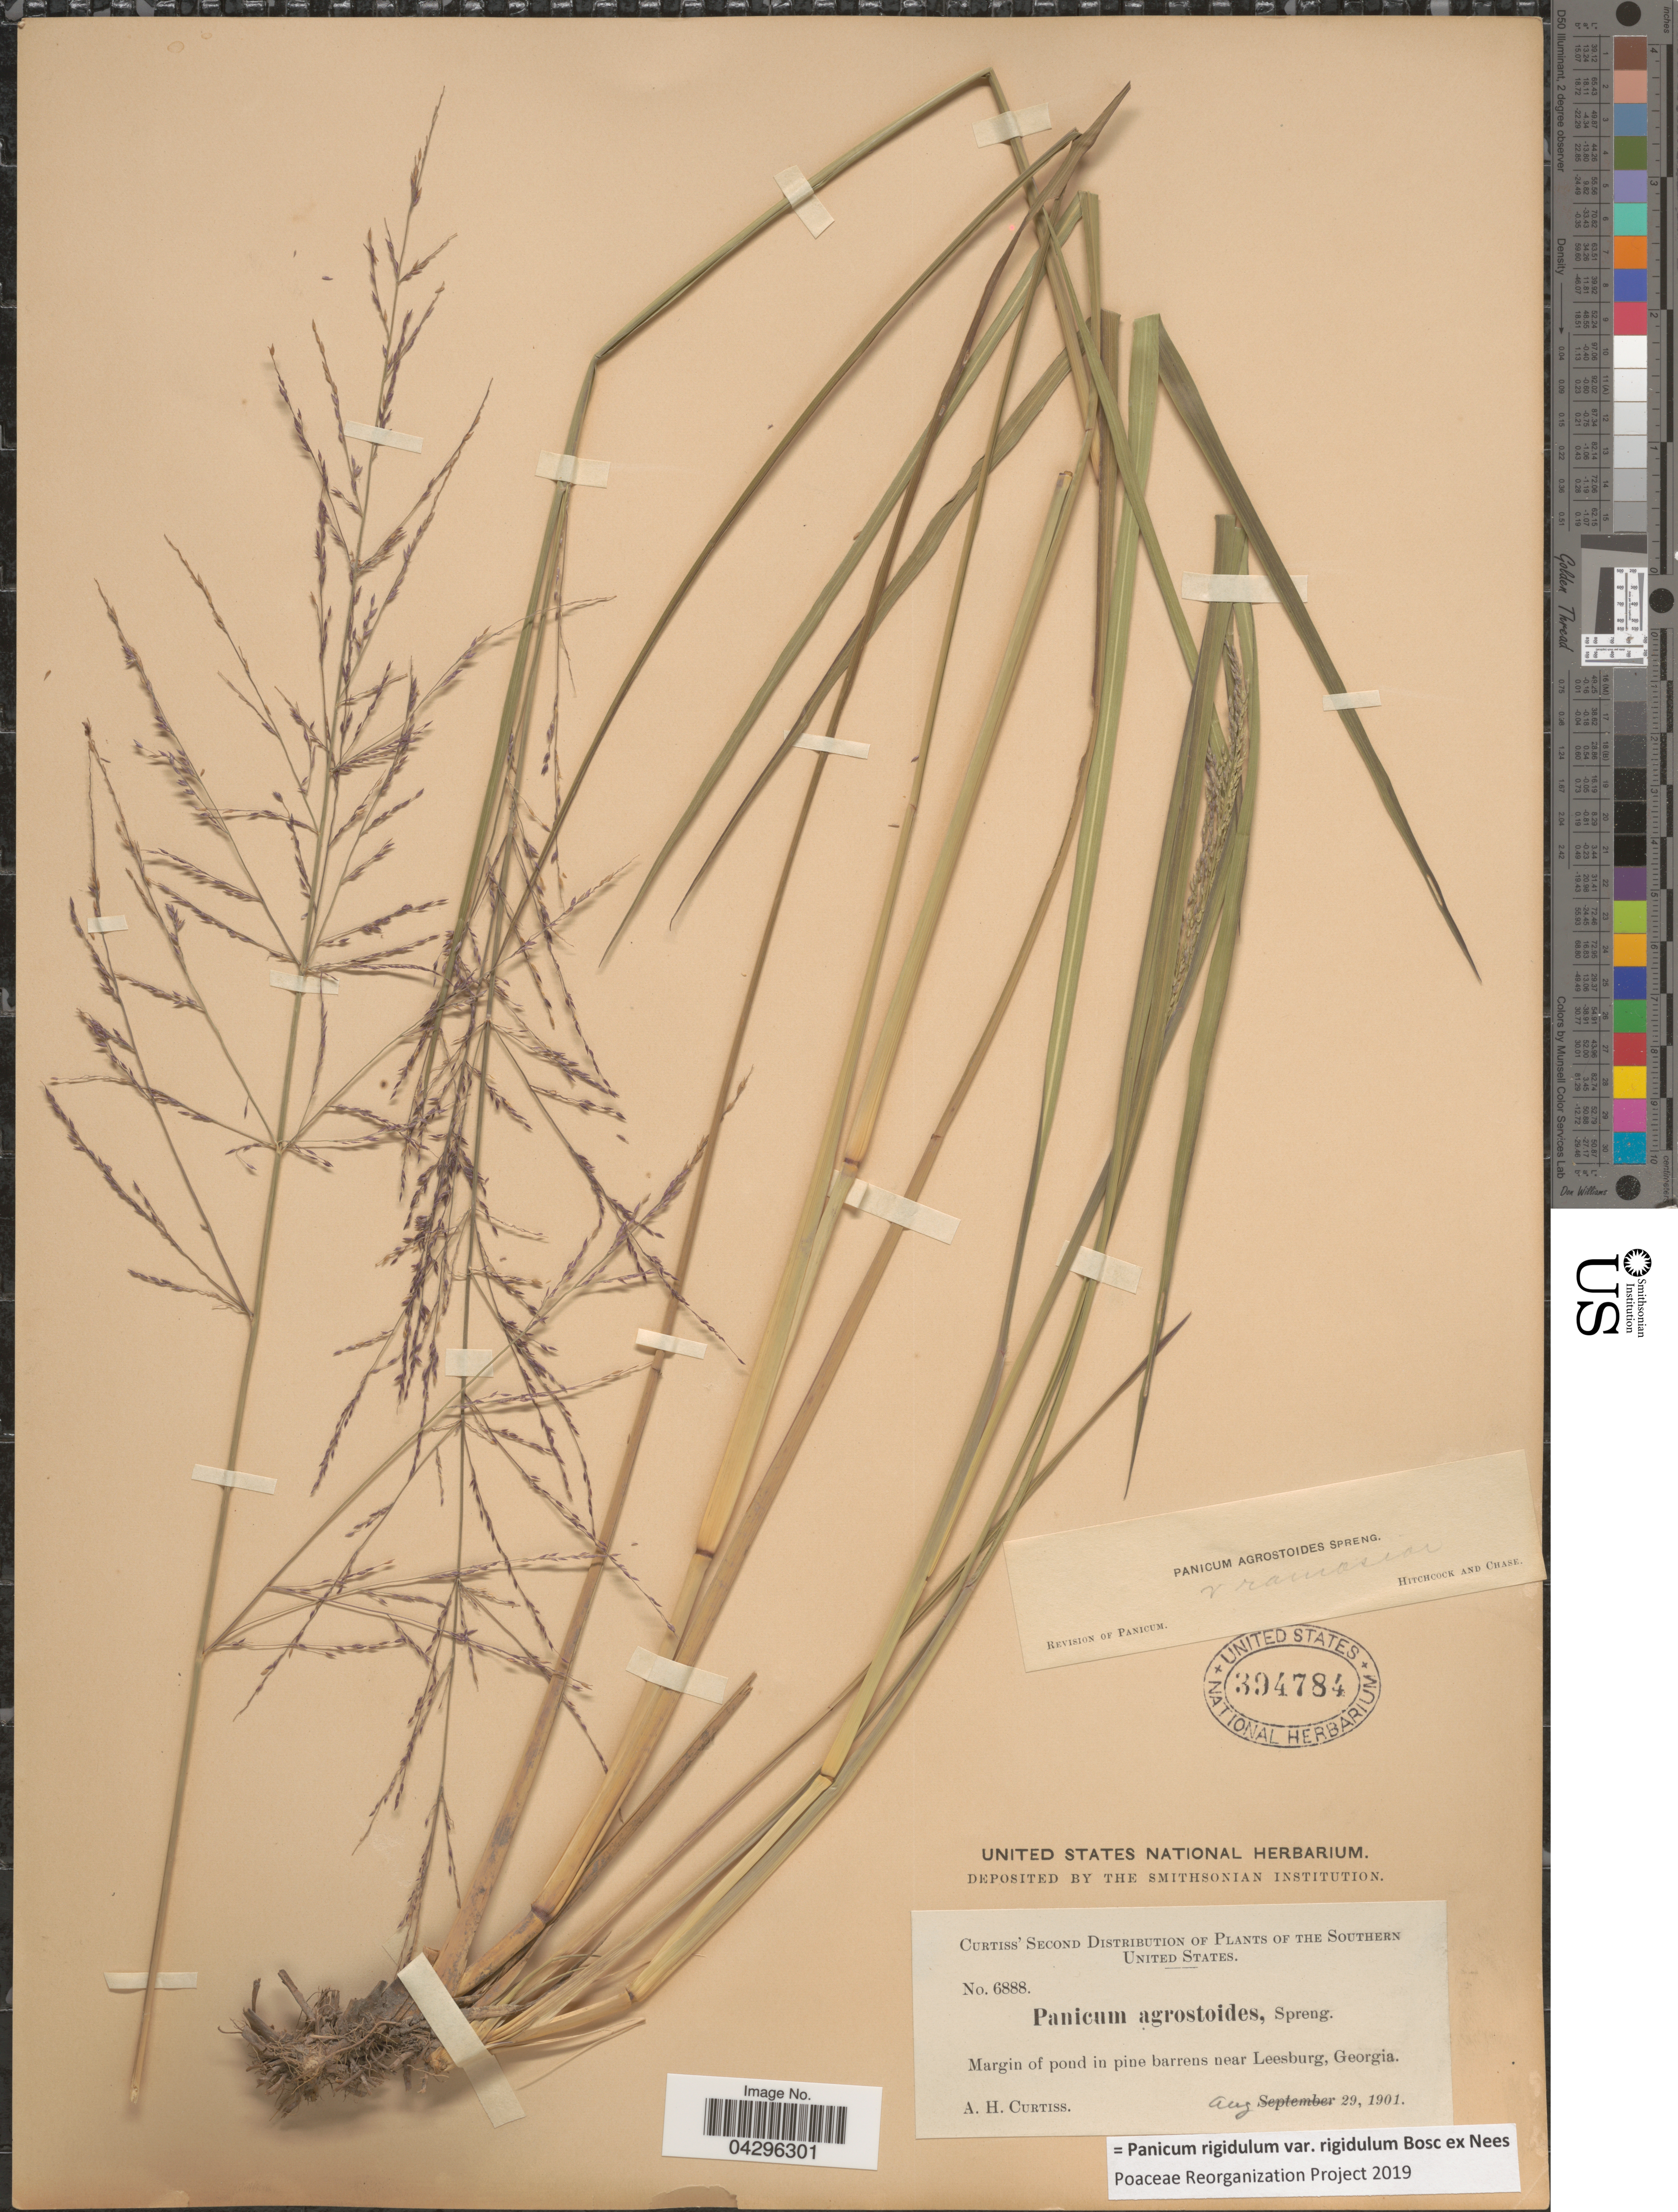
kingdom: Plantae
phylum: Tracheophyta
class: Liliopsida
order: Poales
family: Poaceae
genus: Panicum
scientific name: Panicum rigidulum var. rigidulum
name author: Bosc ex Nees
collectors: A. H. Curtiss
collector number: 6888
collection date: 1901-08-29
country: United States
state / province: Georgia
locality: Margin of pond in pine barrens near Leesburg.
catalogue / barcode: US 394784